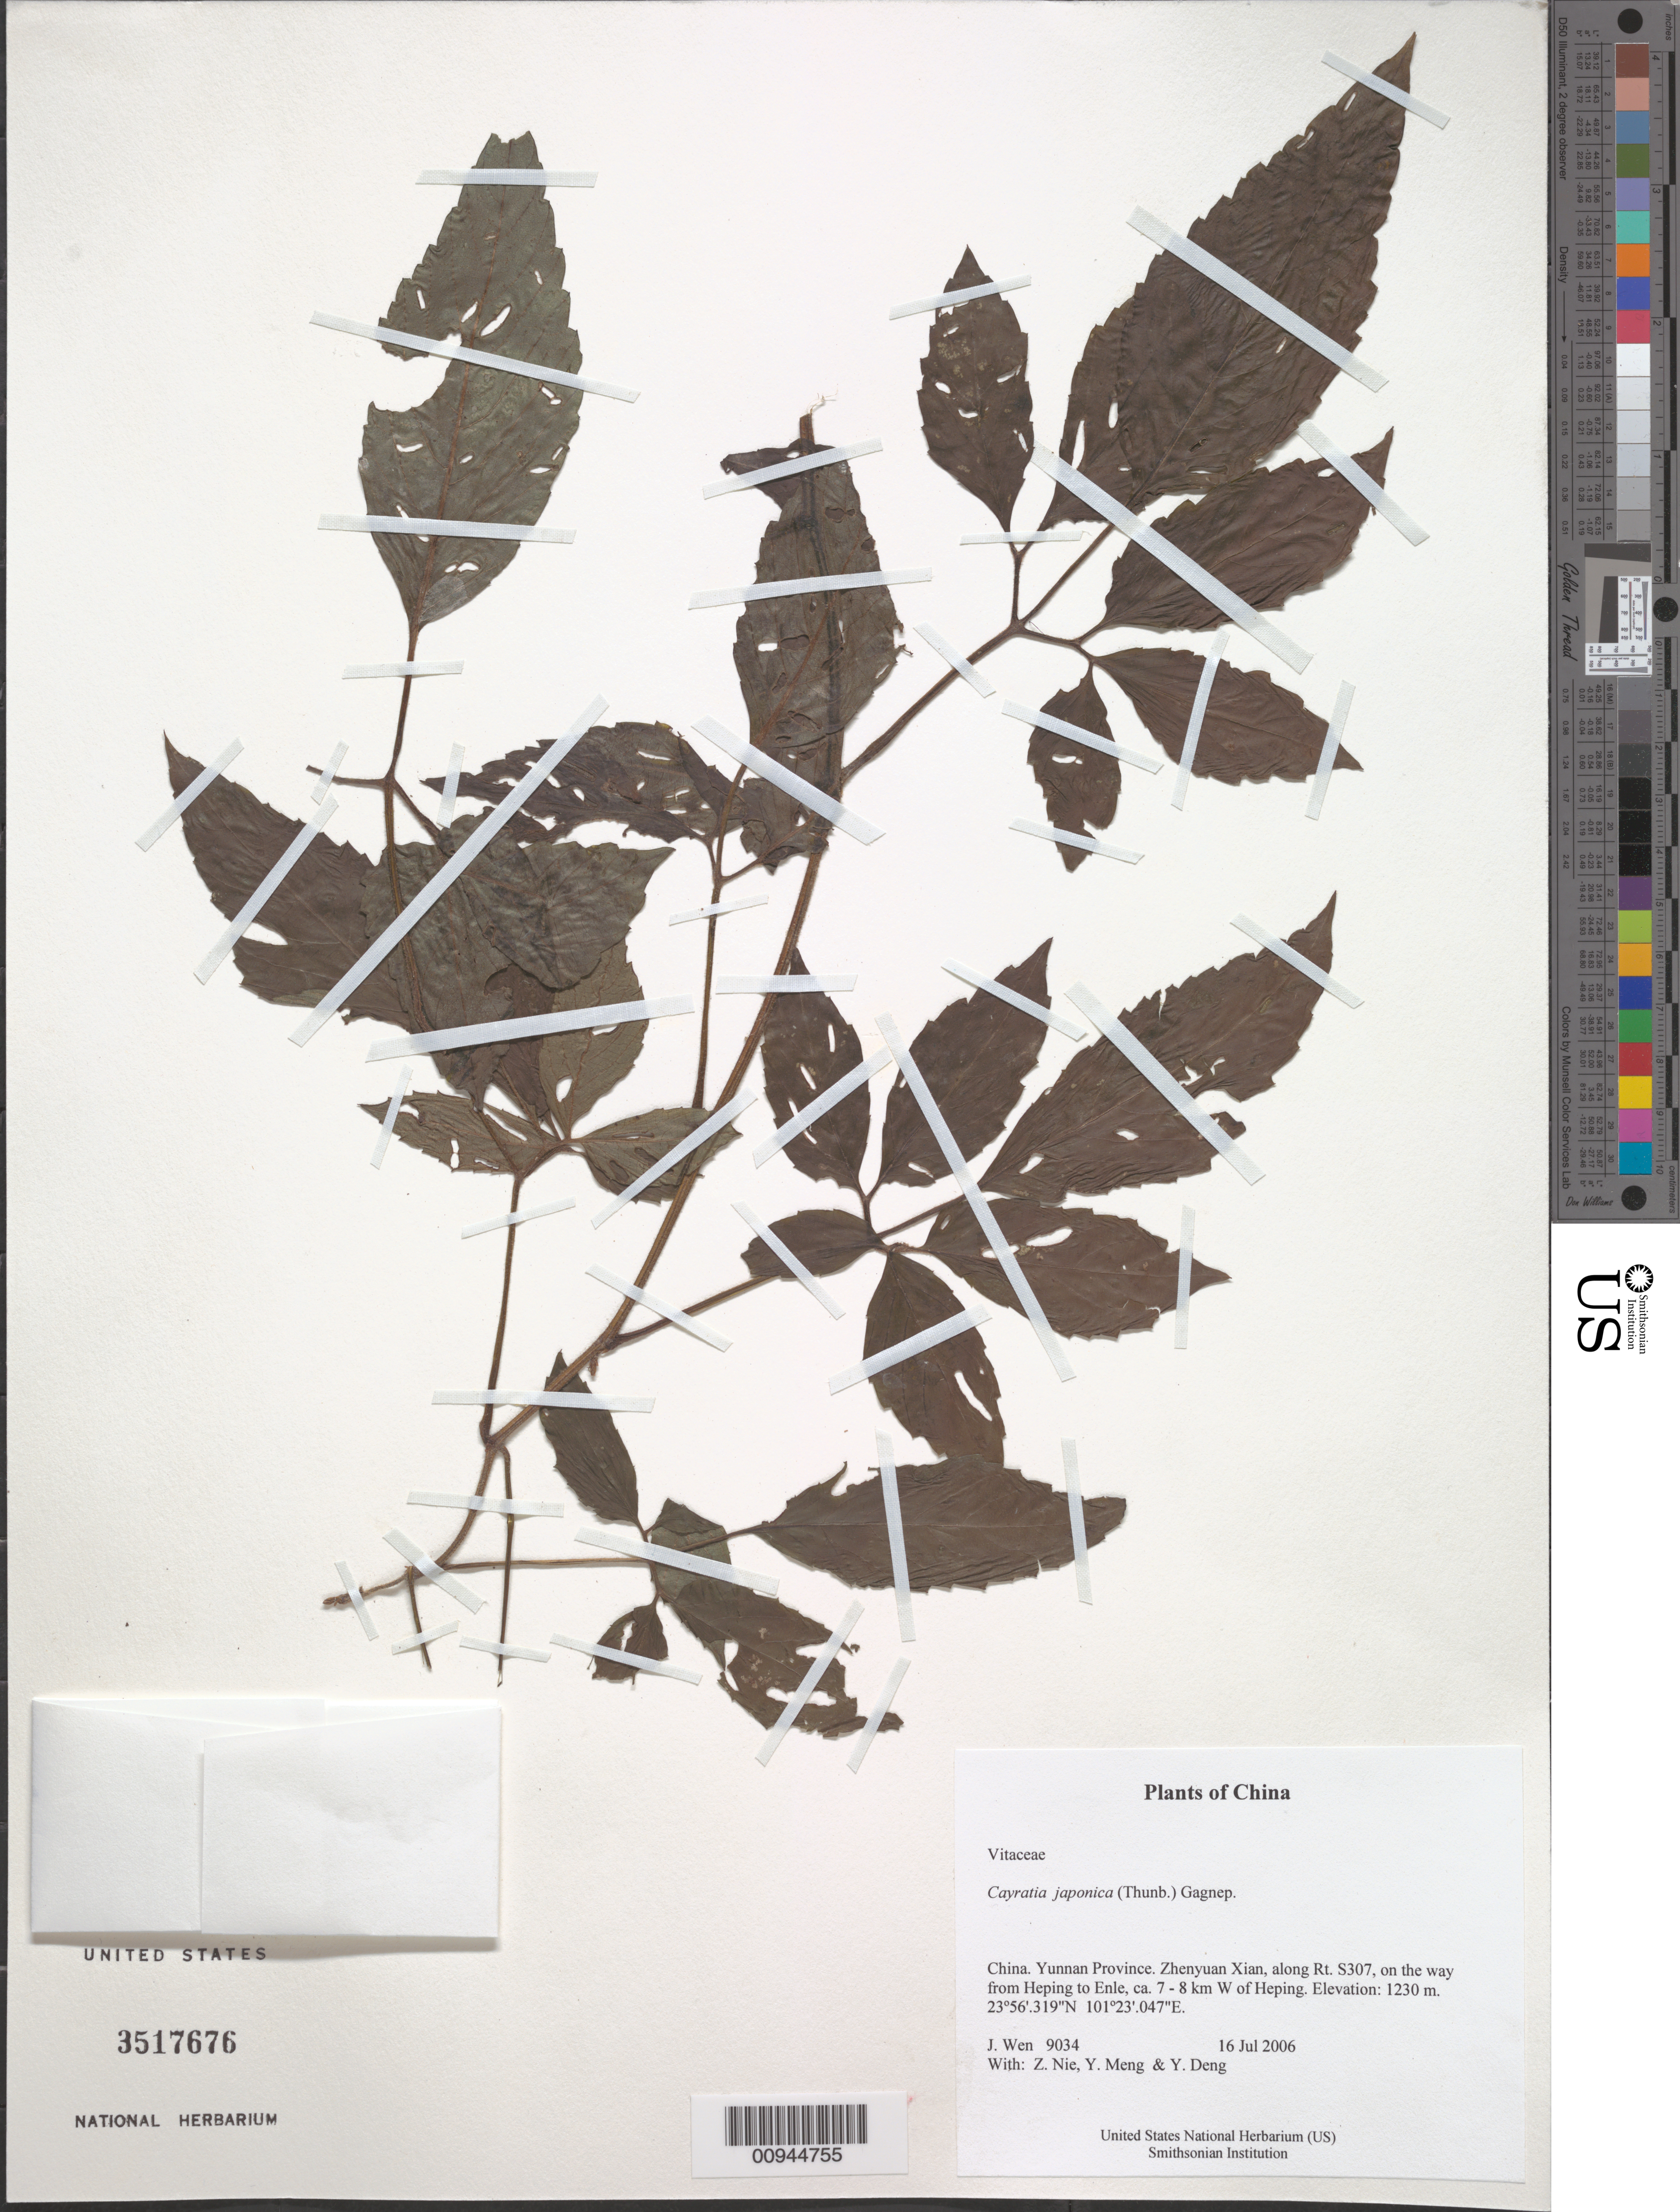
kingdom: Plantae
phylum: Tracheophyta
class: Magnoliopsida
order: Vitales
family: Vitaceae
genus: Causonis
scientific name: Causonis japonica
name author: (Thunb.) Raf.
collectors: J. Wen, Z. Nie, Y. Meng & Y. Deng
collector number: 9034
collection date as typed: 16 Jul 2006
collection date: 2006-07-16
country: China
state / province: Yunnan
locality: Yunnan Province. Zhenyuan Xian, along Rt. S307, on the way from Heping to Enle, ca. 7 - 8 km W of Heping.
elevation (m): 1230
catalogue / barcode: US 3517676